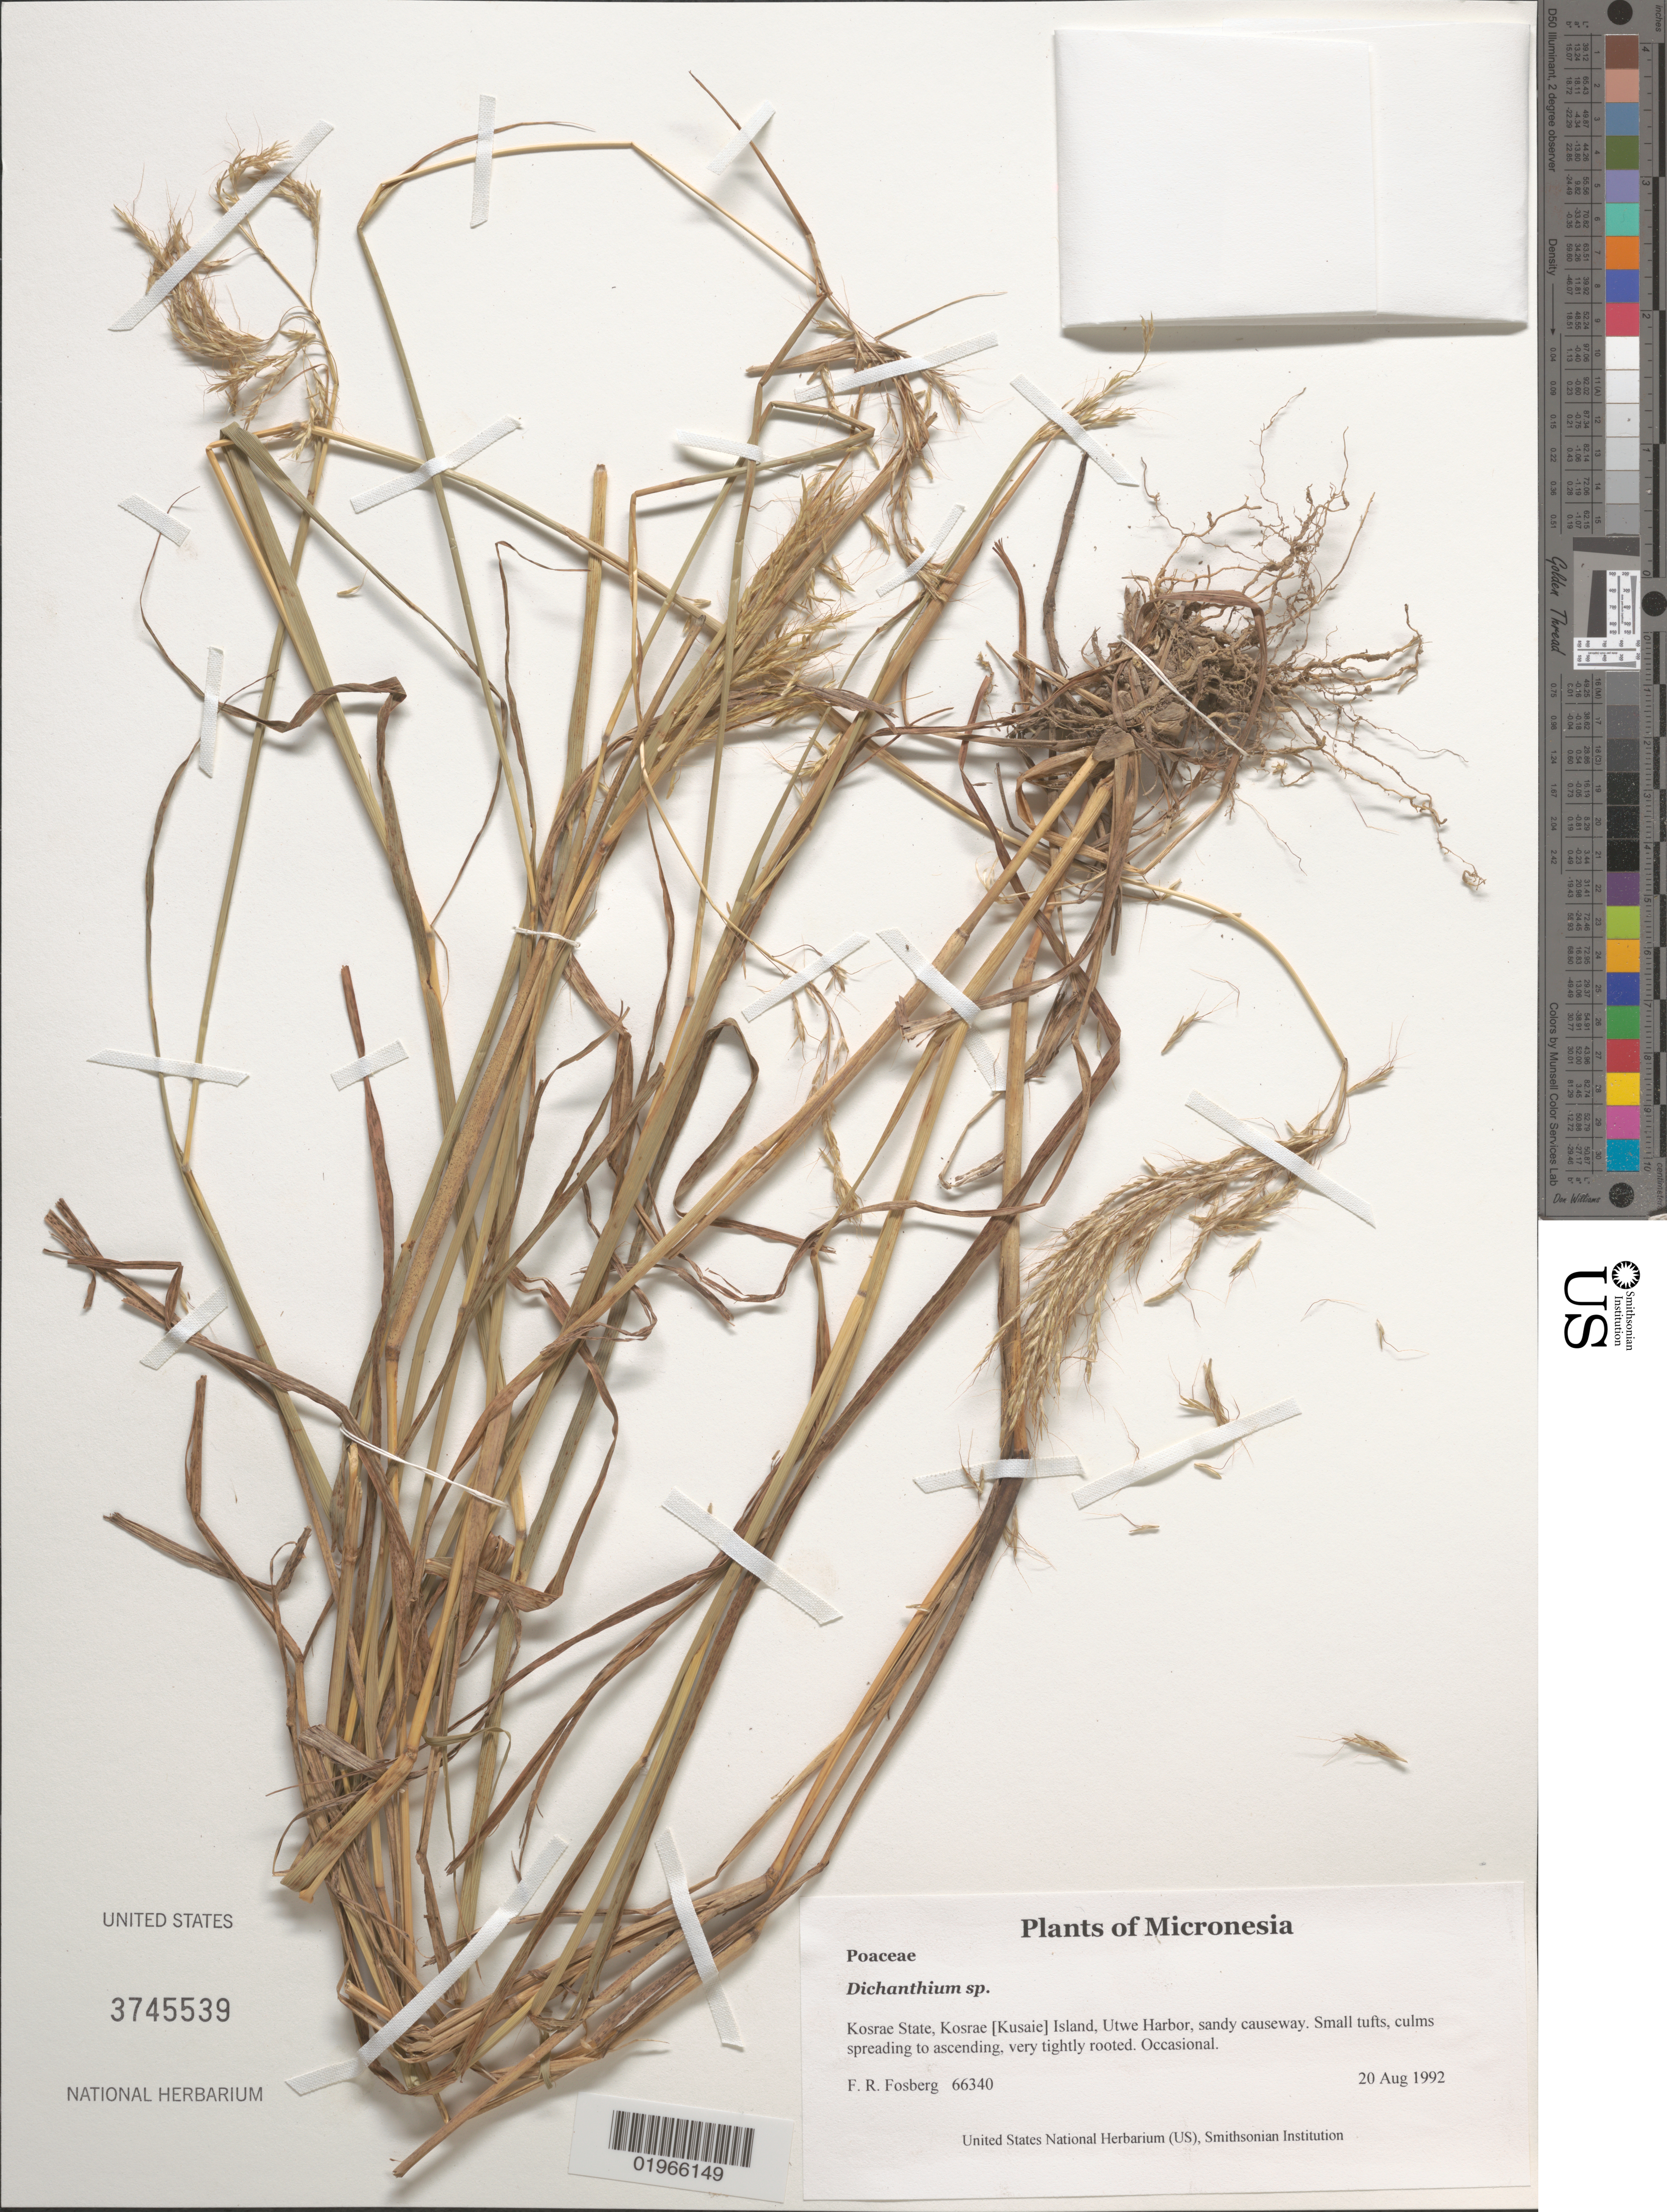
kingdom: Plantae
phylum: Tracheophyta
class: Liliopsida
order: Poales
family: Poaceae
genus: Dichanthium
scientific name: Dichanthium sp.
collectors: F. R. Fosberg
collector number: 66340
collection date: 1992-08-20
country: Micronesia, Federated States of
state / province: Kosrae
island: Kosrae [Kusaie]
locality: Utwe Harbor, sandy causeway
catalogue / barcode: US 3745539